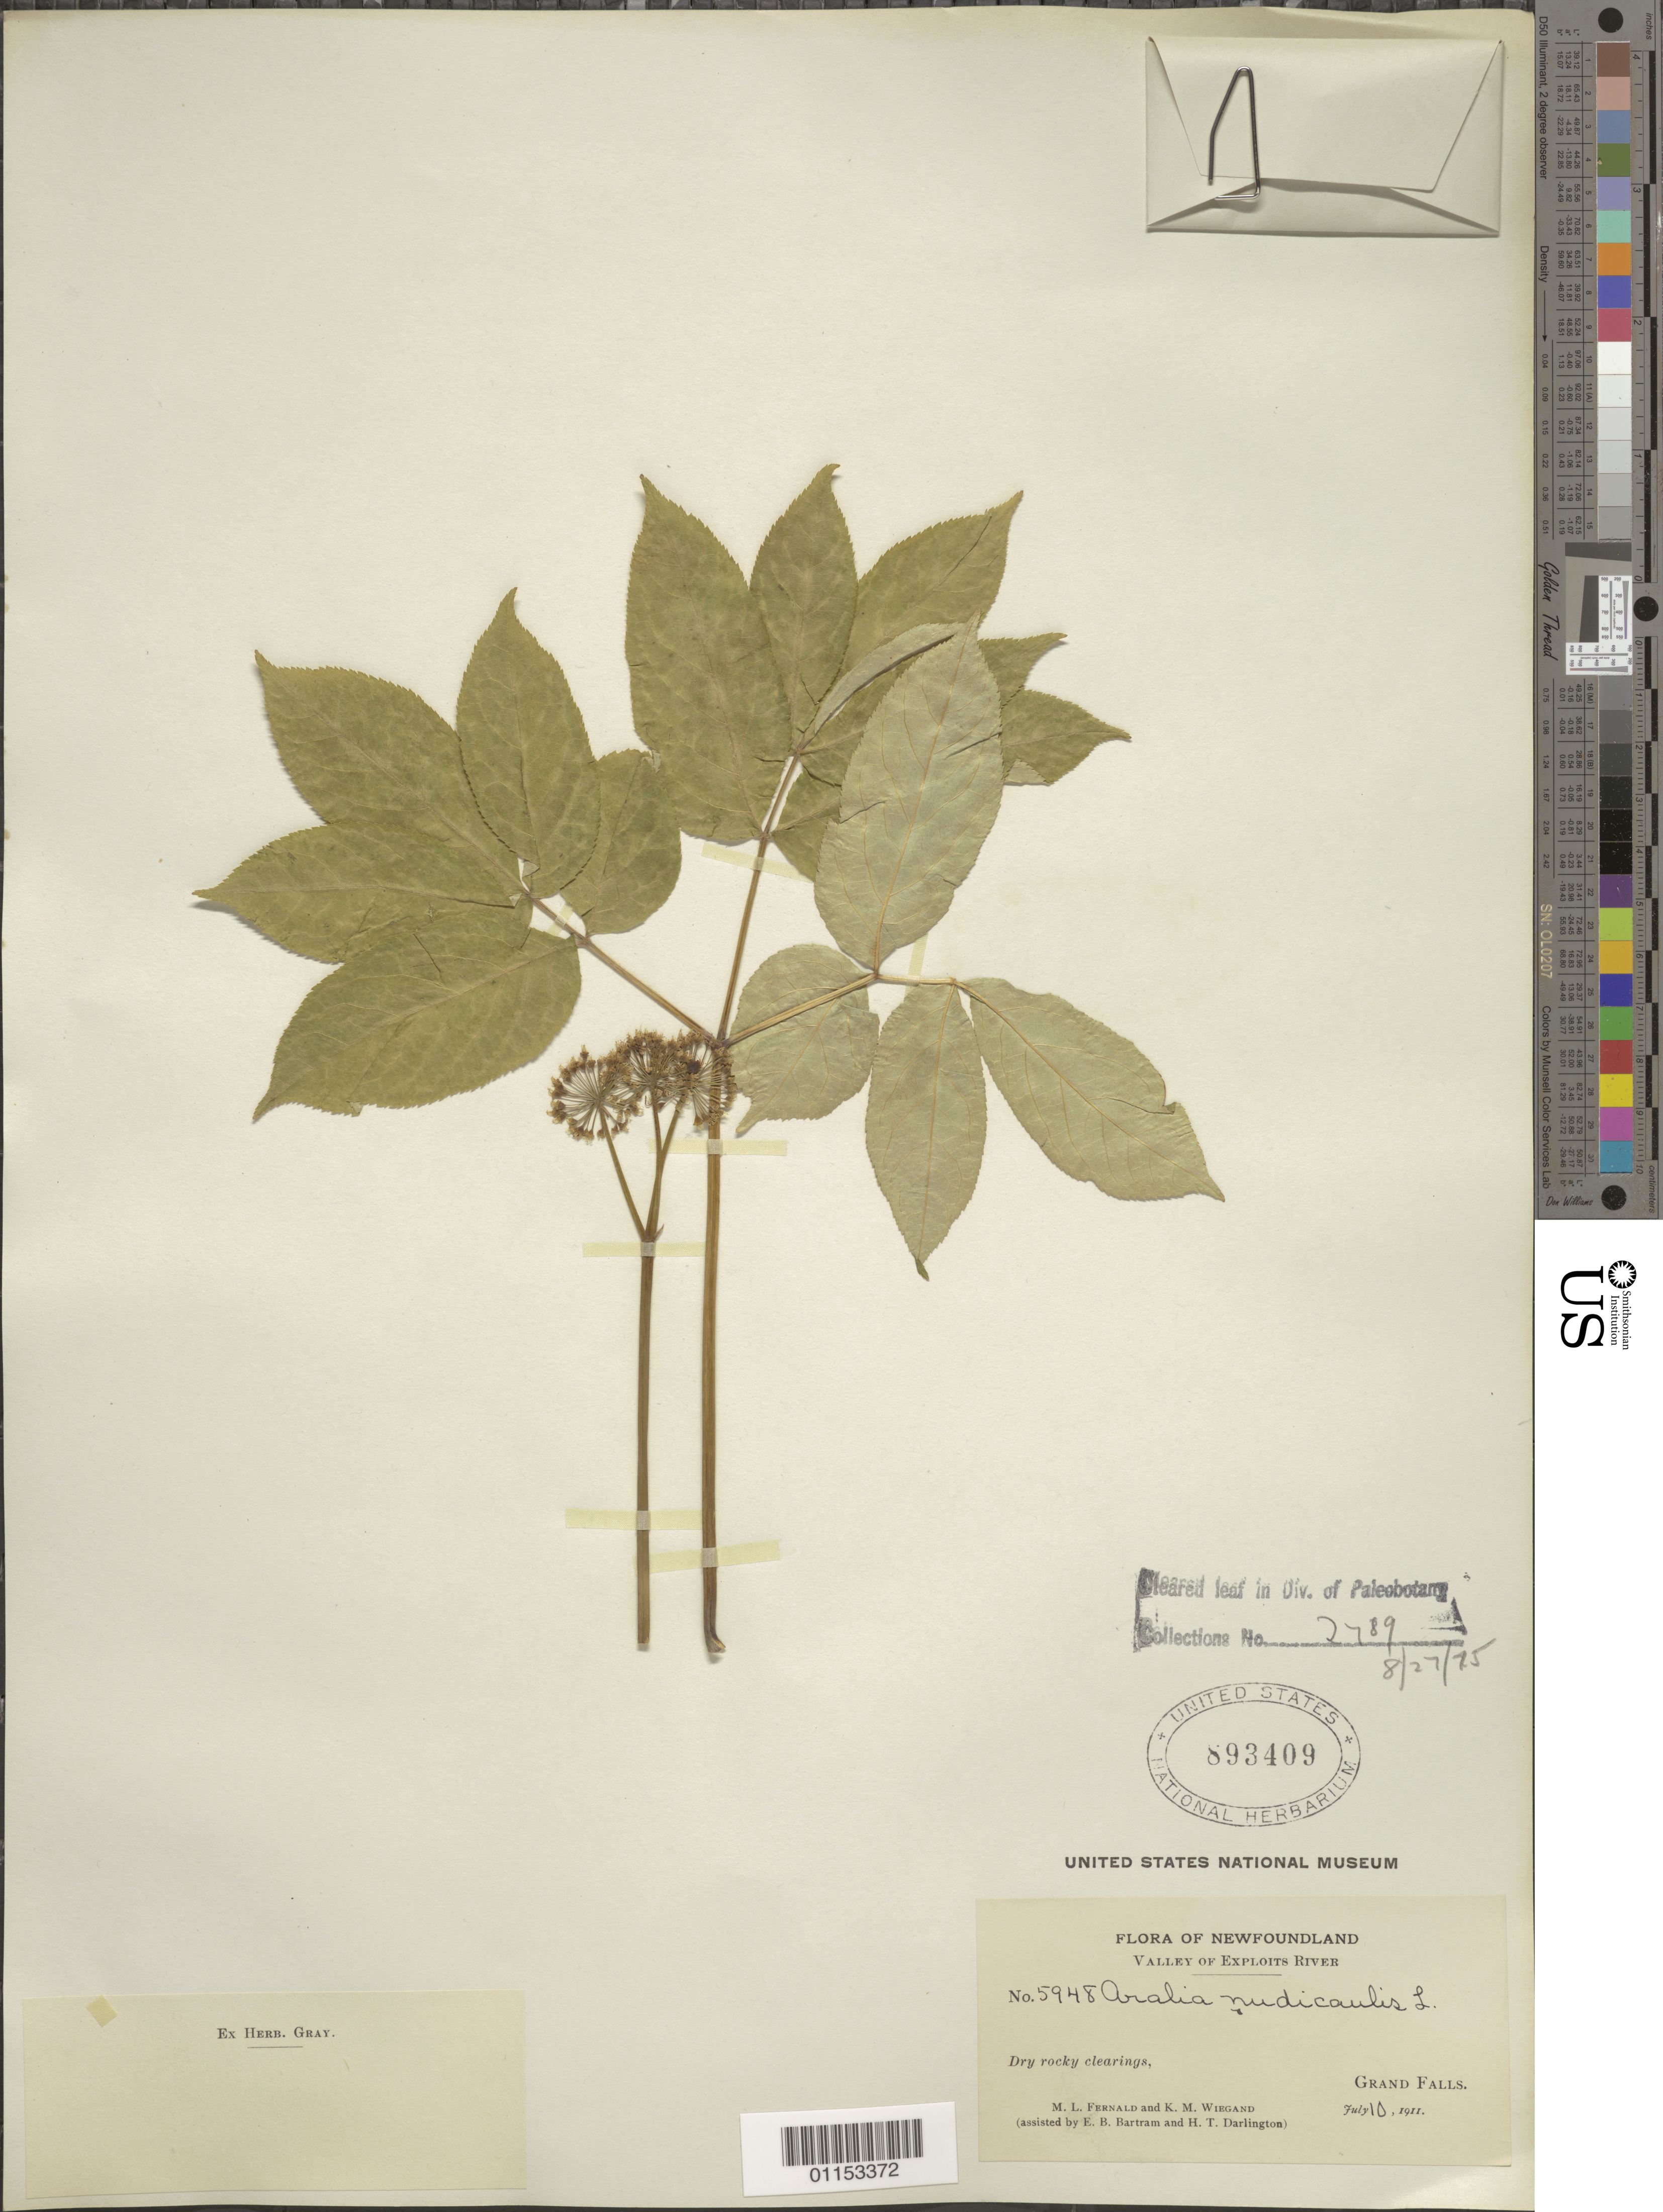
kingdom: Plantae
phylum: Tracheophyta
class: Magnoliopsida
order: Apiales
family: Araliaceae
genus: Aralia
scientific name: Aralia nudicaulis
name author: L.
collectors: M. L. Fernald, K. M. Wiegand, E. B. Bartram & H. Darlington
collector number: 5948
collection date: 1911-07-10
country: Canada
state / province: Newfoundland and Labrador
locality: Valley of Exploits River. Grand Falls.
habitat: Dry rocky clearings.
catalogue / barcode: US 893409